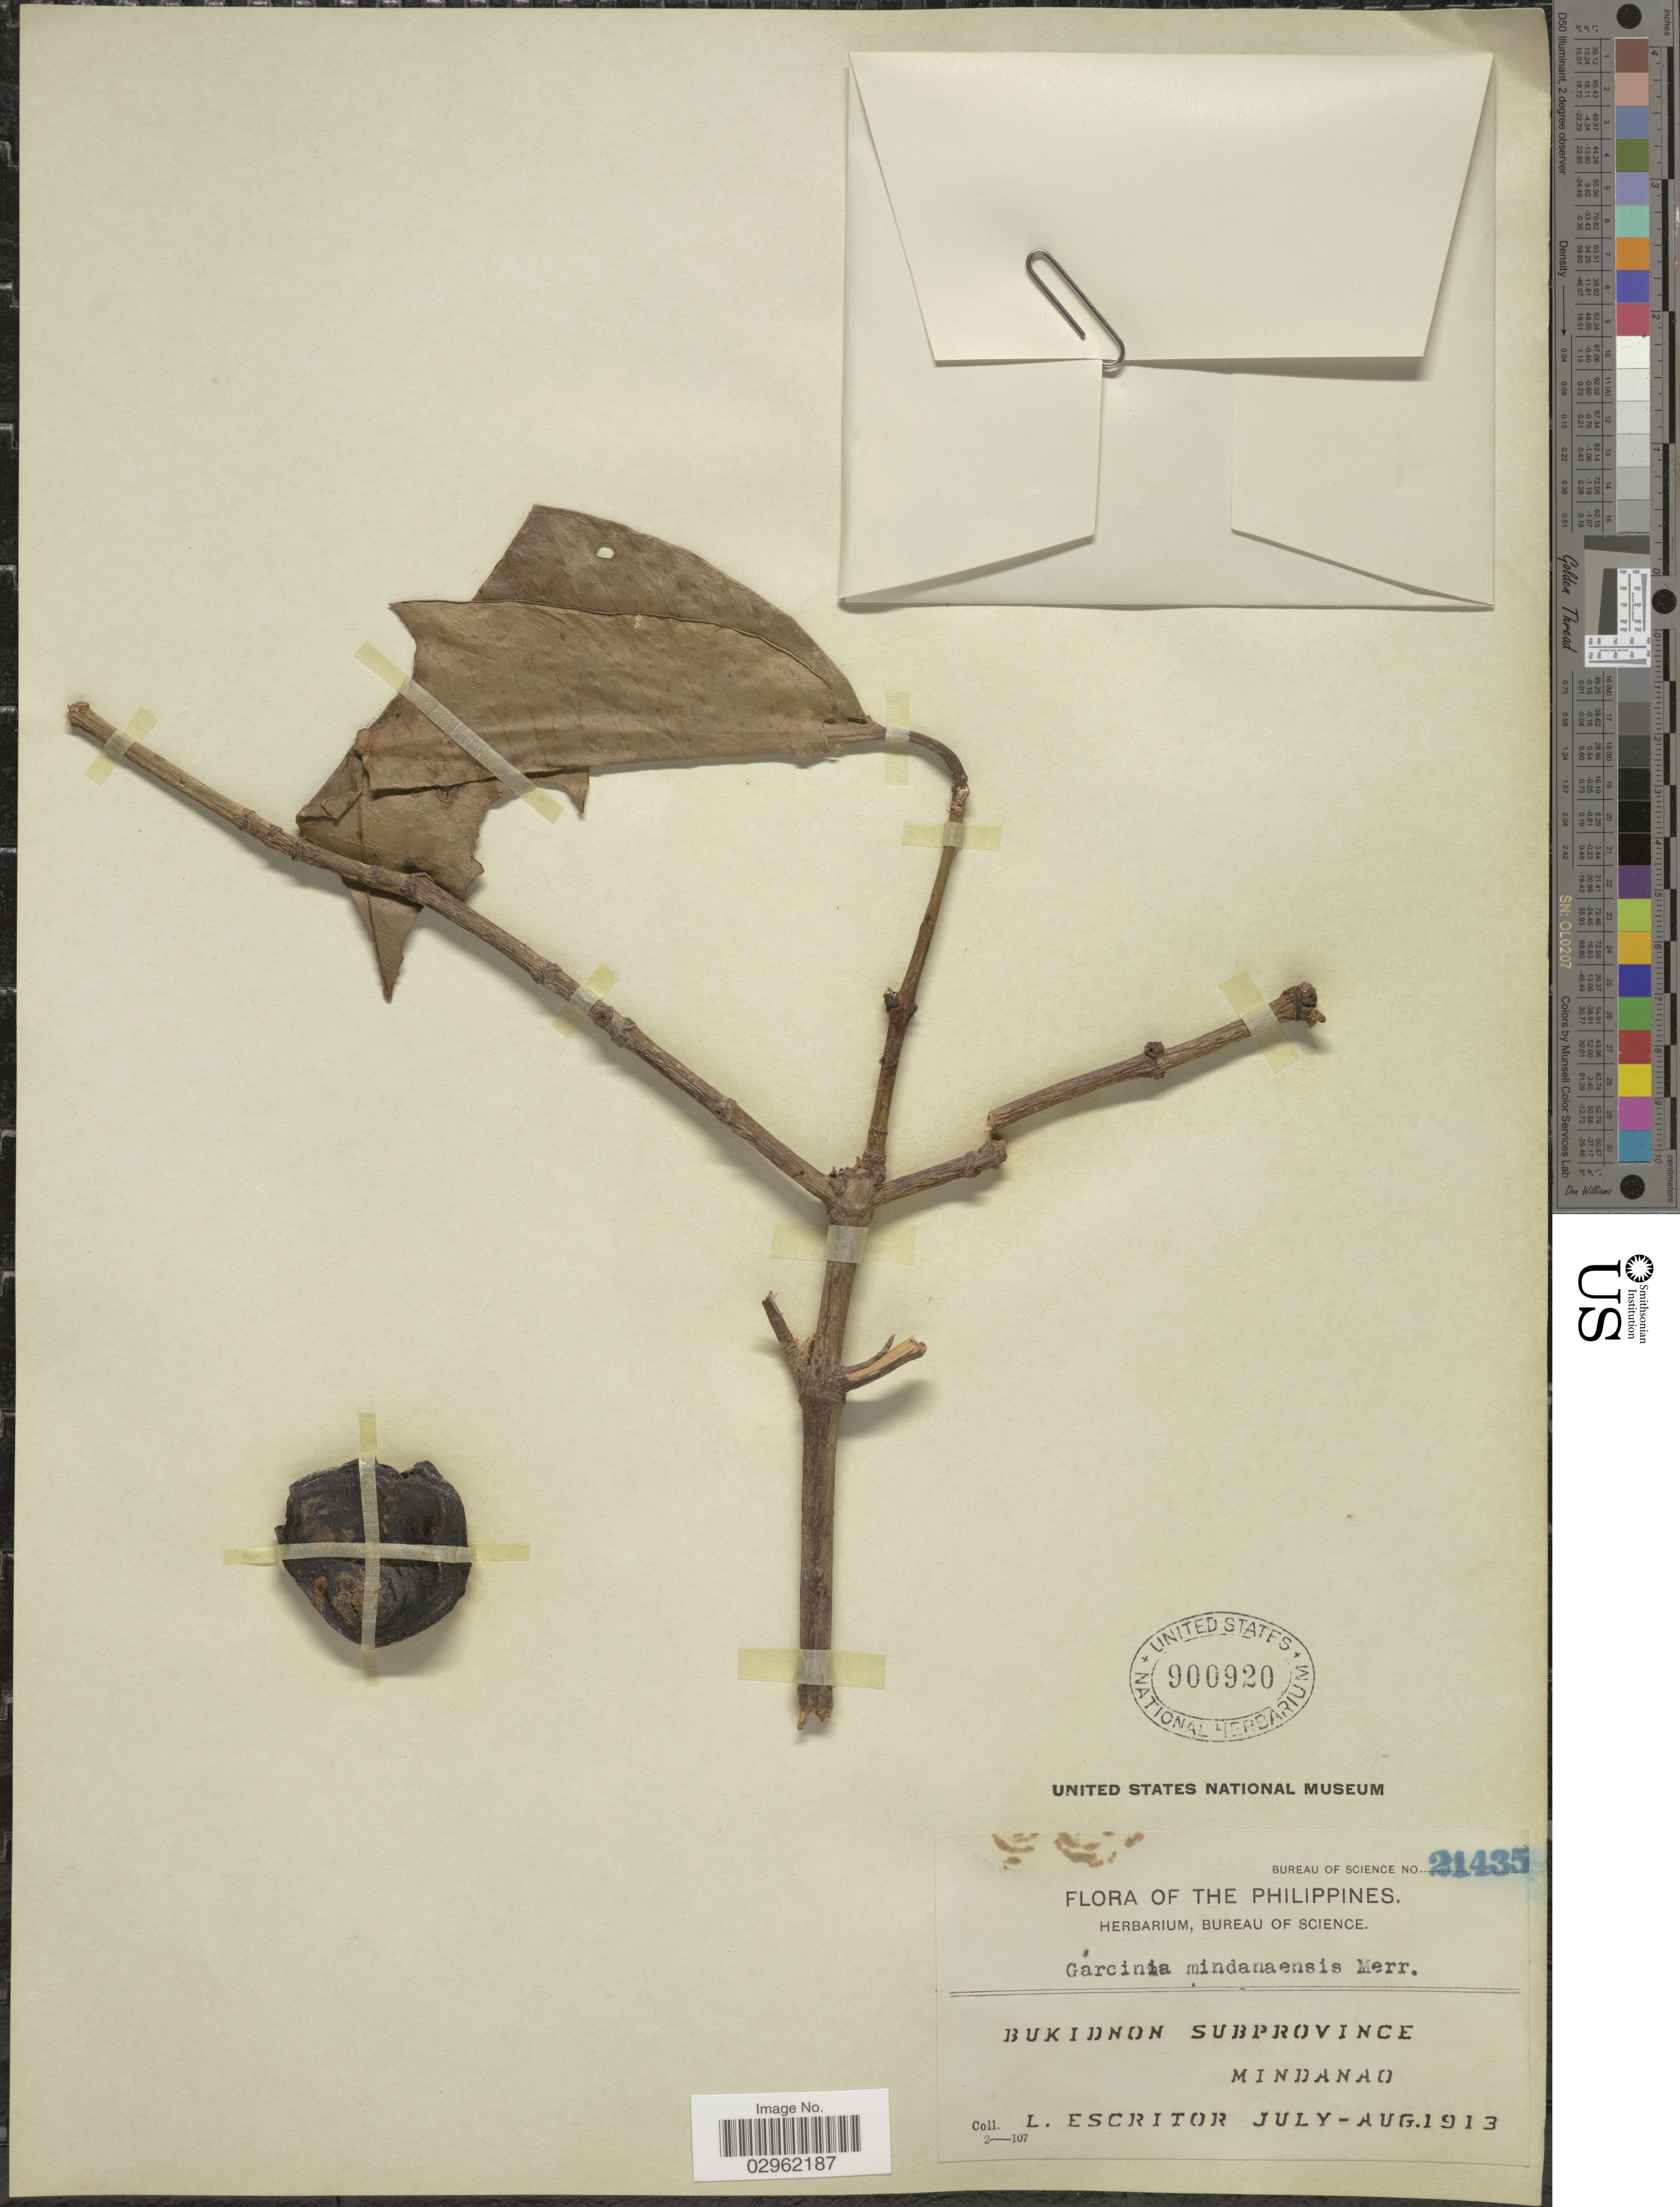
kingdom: Plantae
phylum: Tracheophyta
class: Magnoliopsida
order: Malpighiales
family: Clusiaceae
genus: Garcinia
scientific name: Garcinia mindanaensis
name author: Merr.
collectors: L. Escritor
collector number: Bureau of Science 21435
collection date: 1913-07/1913-08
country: Philippines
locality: Bukidnon Subprovince, Mindanao.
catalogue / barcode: US 900920